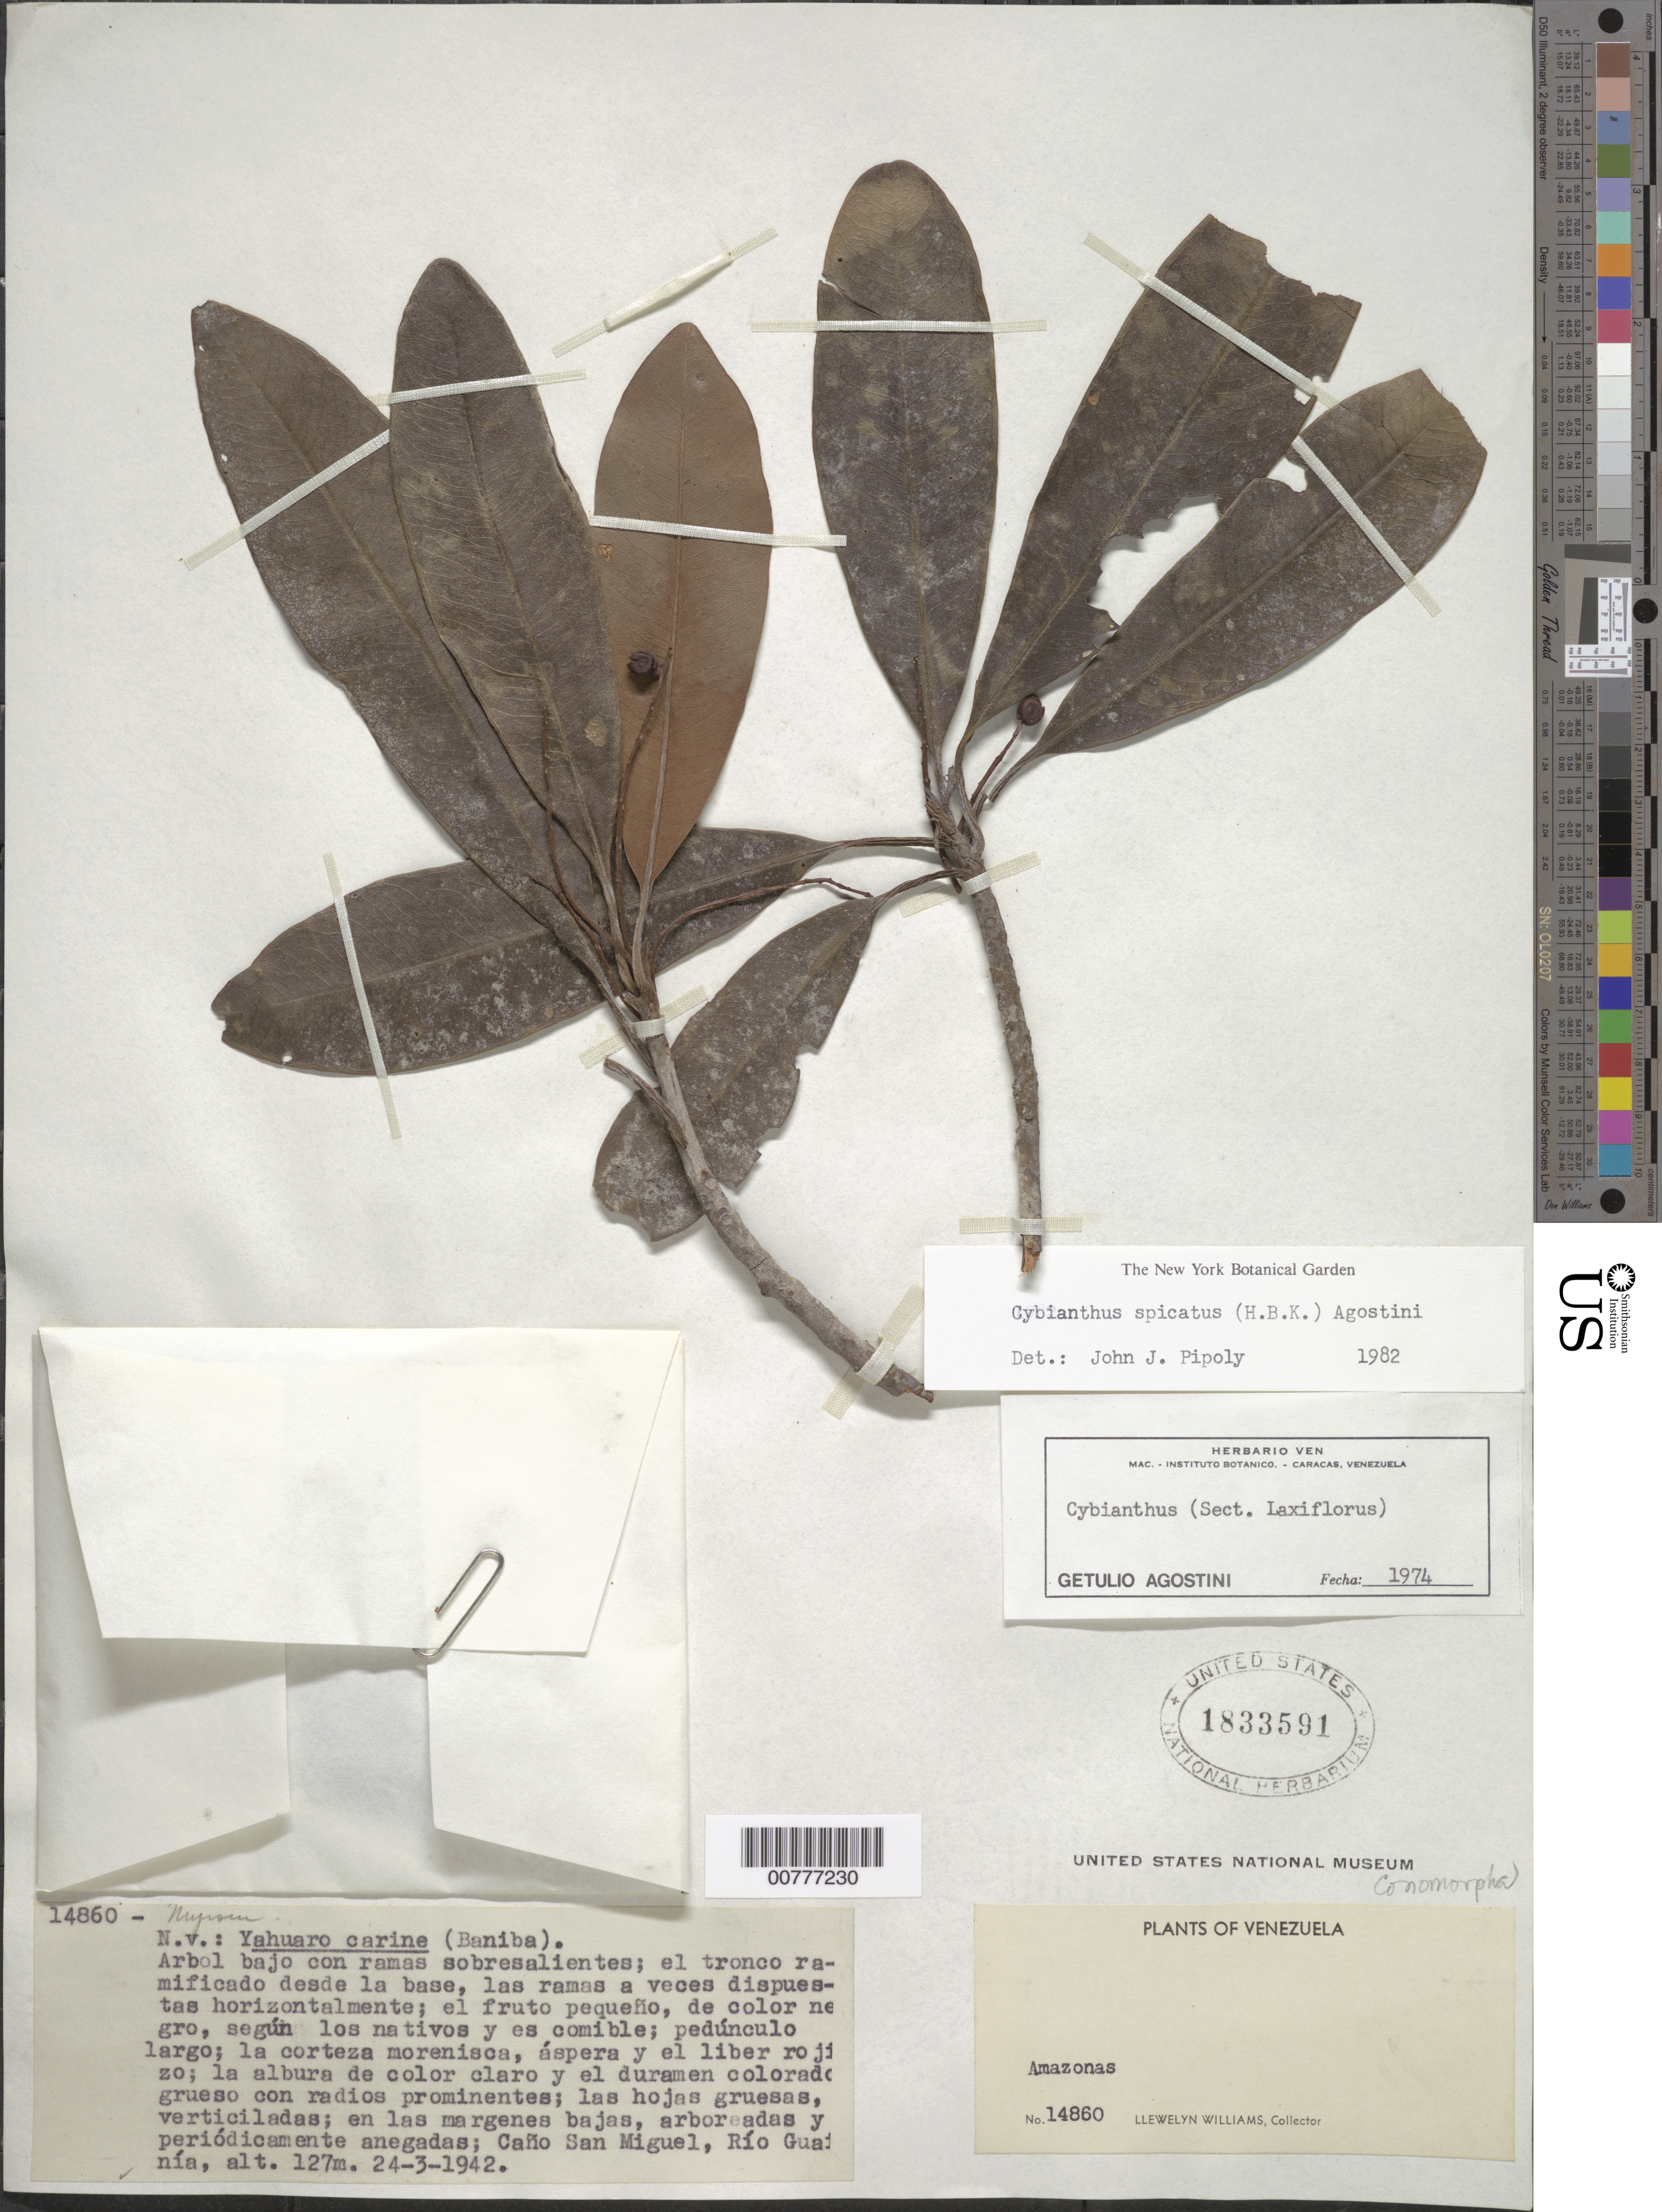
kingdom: Plantae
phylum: Tracheophyta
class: Magnoliopsida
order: Ericales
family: Primulaceae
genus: Cybianthus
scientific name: Cybianthus spicatus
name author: (Kunth) G. Agostini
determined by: Pipoly, J. J., III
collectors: Ll. Williams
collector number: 14860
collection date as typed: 24-Mar-42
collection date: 1942-03-24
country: Venezuela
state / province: Amazonas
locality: San Miguel, Río Guainía, Baja Caño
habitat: Margenes bajas, arboreadas y periodicamente anegadas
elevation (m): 127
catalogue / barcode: US 1833591